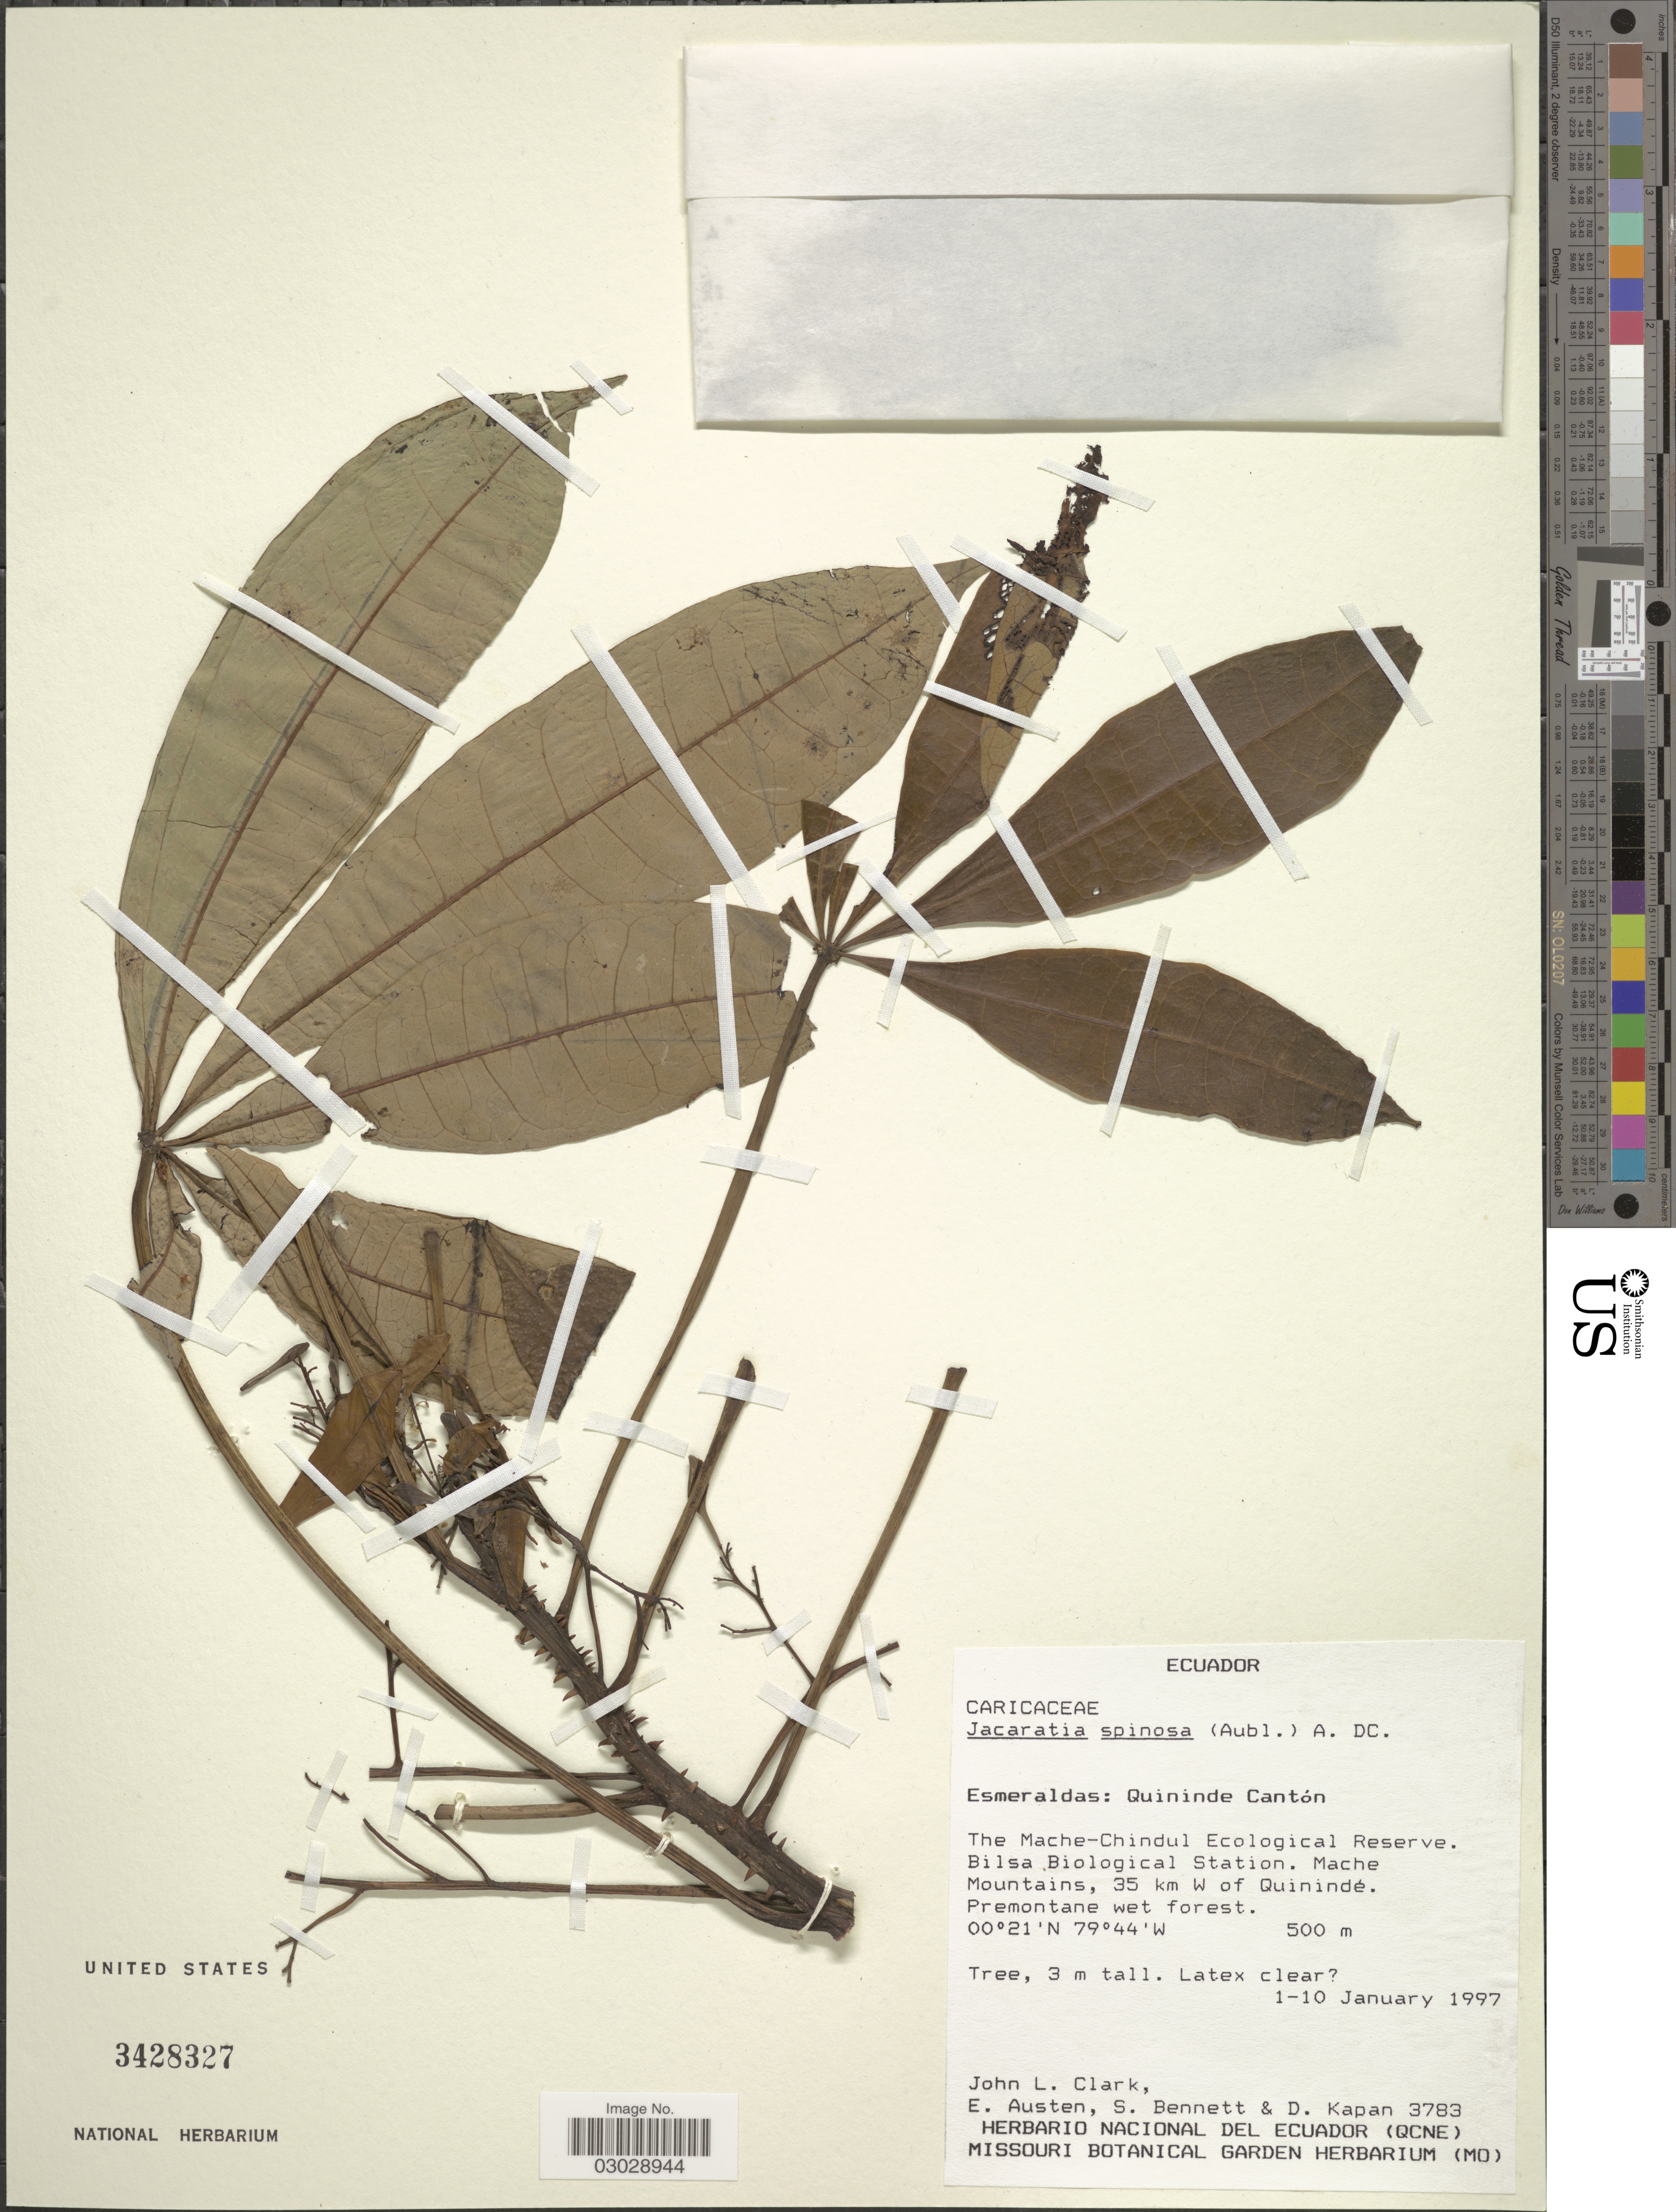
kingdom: Plantae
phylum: Tracheophyta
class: Magnoliopsida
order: Brassicales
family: Caricaceae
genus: Jacaratia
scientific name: Jacaratia spinosa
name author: (Aubl.) A. DC.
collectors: J. L. Clark, E. Austen, S. Bennett & D. Kapan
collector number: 3783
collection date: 1997-01-01/1997-01-10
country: Ecuador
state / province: Esmeraldas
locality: Quinindé Cantón. The Mache-Chindul Ecological Reserve. Bilsa Biological Station. Mache Mountains, 35 km W of Quinindé.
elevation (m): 500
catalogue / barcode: US 3428327